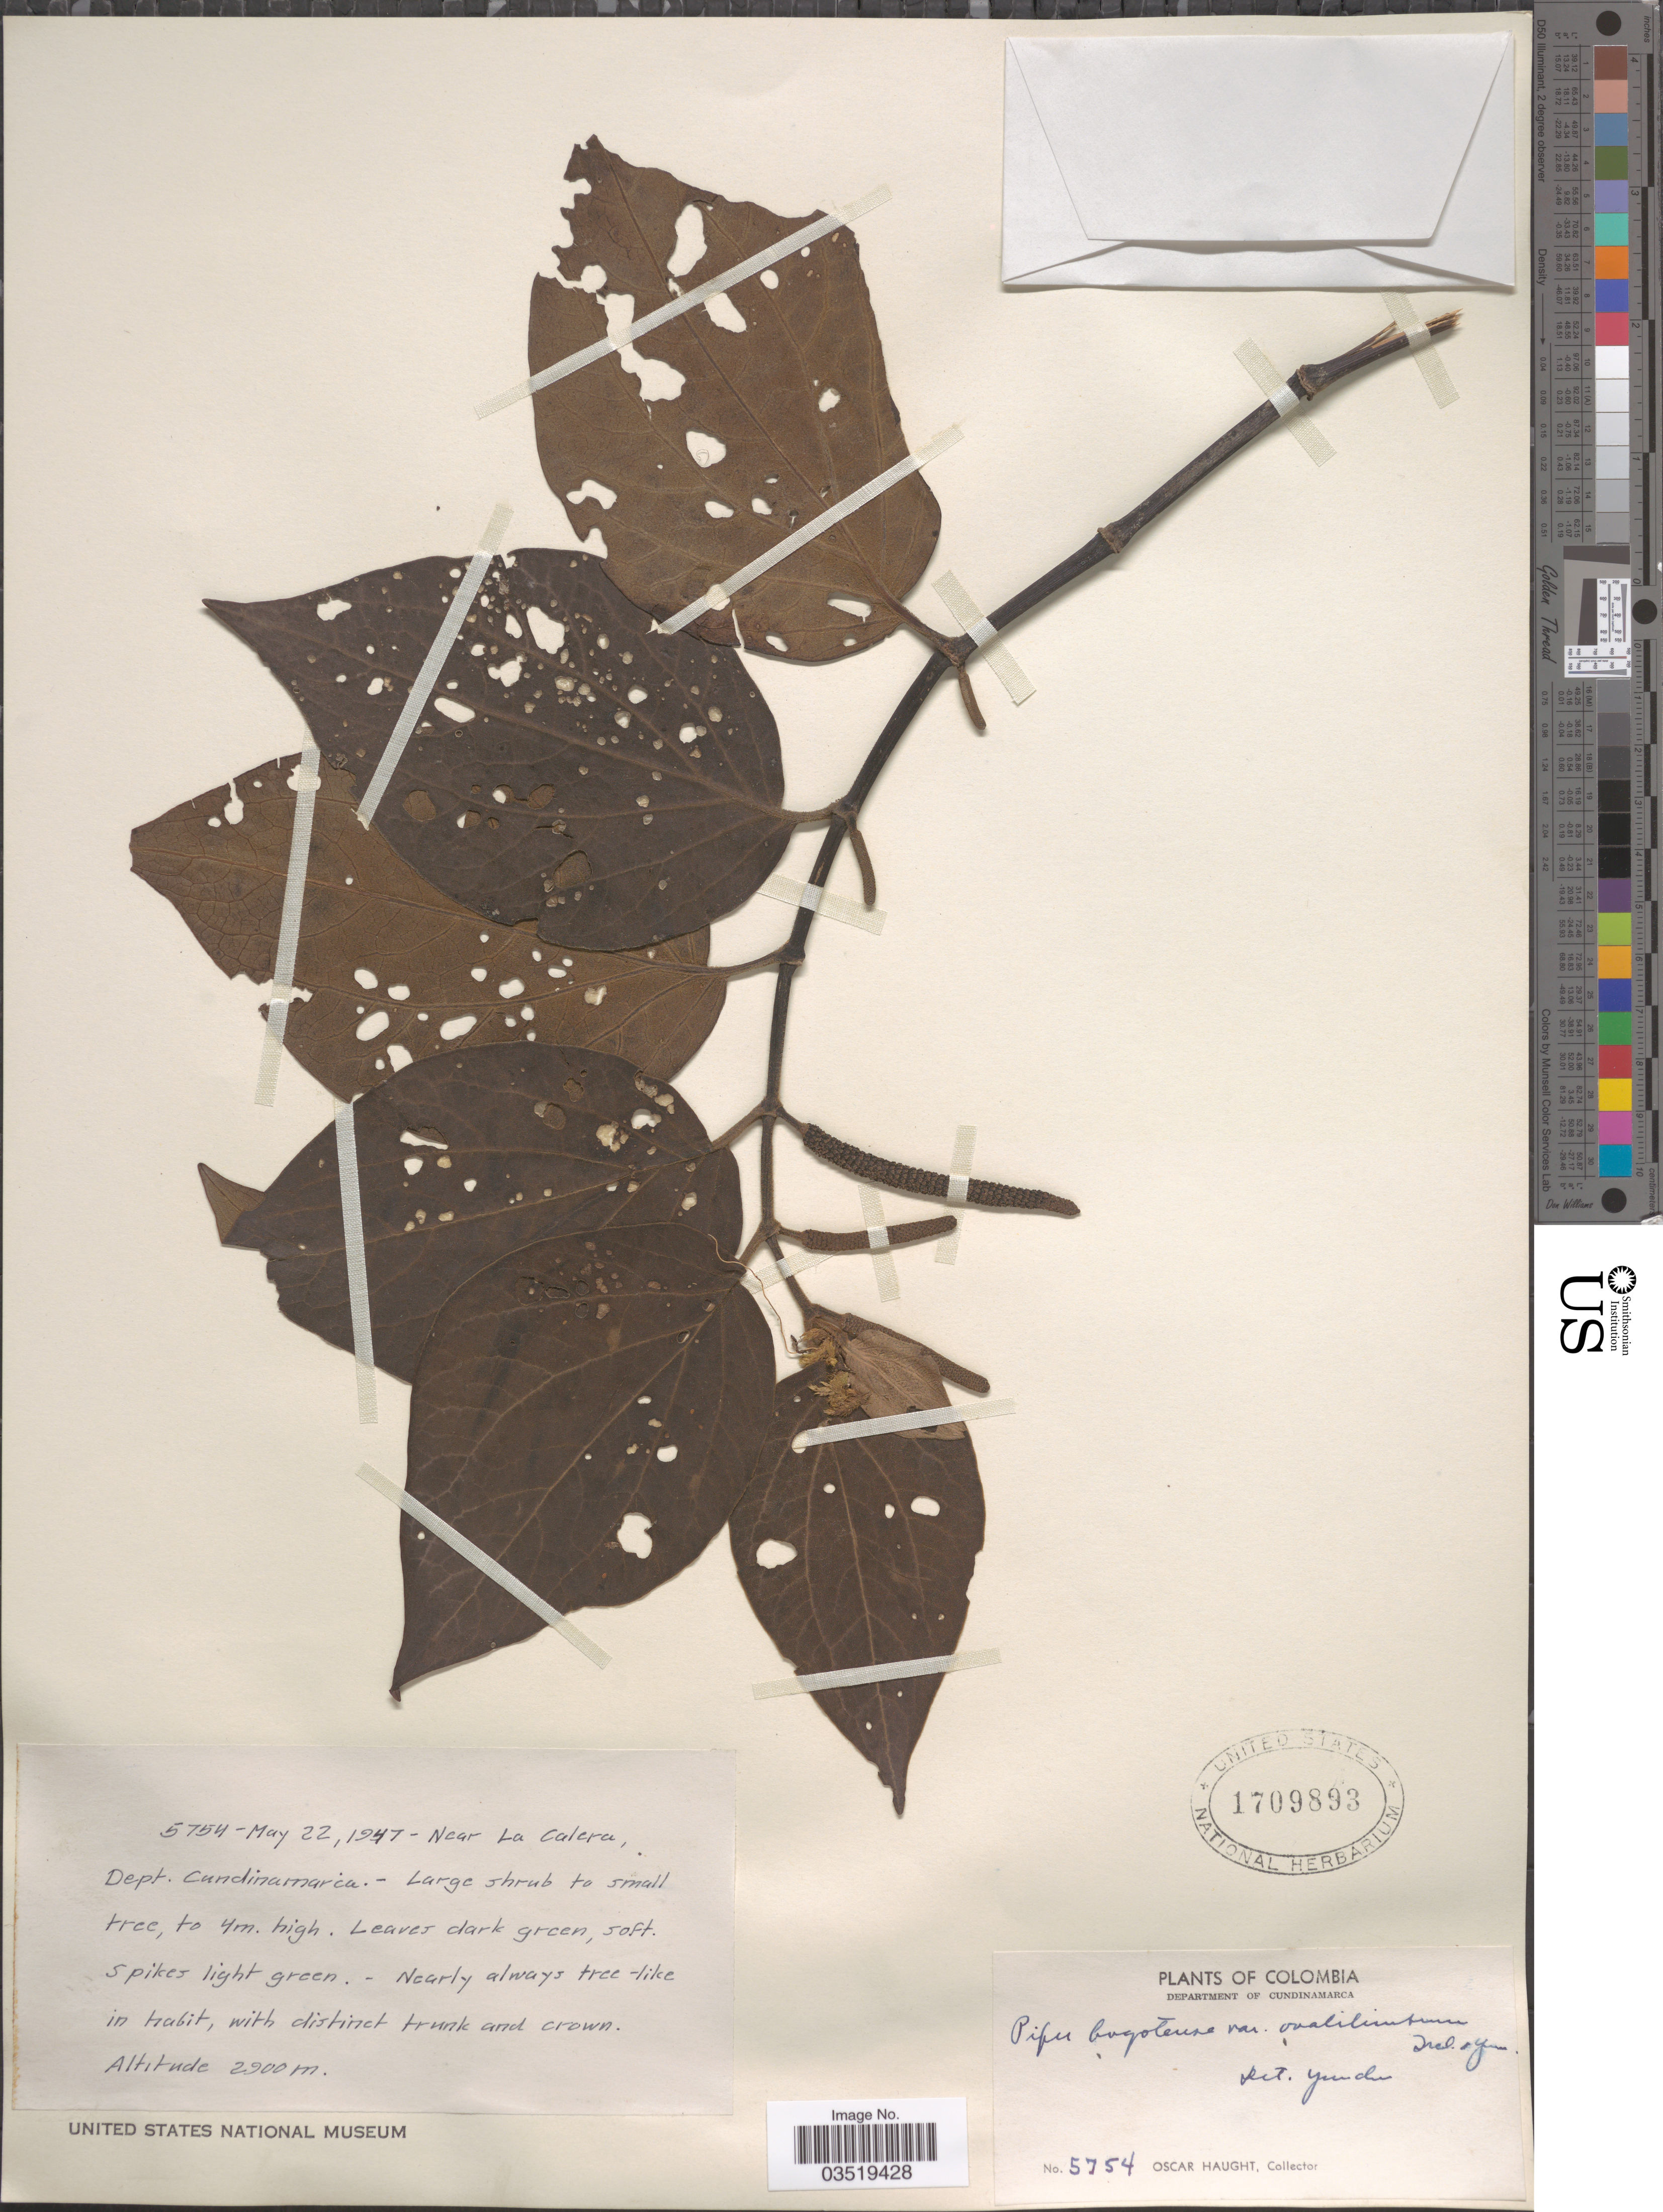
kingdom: Plantae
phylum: Tracheophyta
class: Magnoliopsida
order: Piperales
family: Piperaceae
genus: Piper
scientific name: Piper bogotense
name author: C. DC.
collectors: O. L. Haught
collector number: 5754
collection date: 1947-05-22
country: Colombia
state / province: Cundinamarca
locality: Near La Calera, Department of Cundinamarca.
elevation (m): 2900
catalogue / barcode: US 1709893